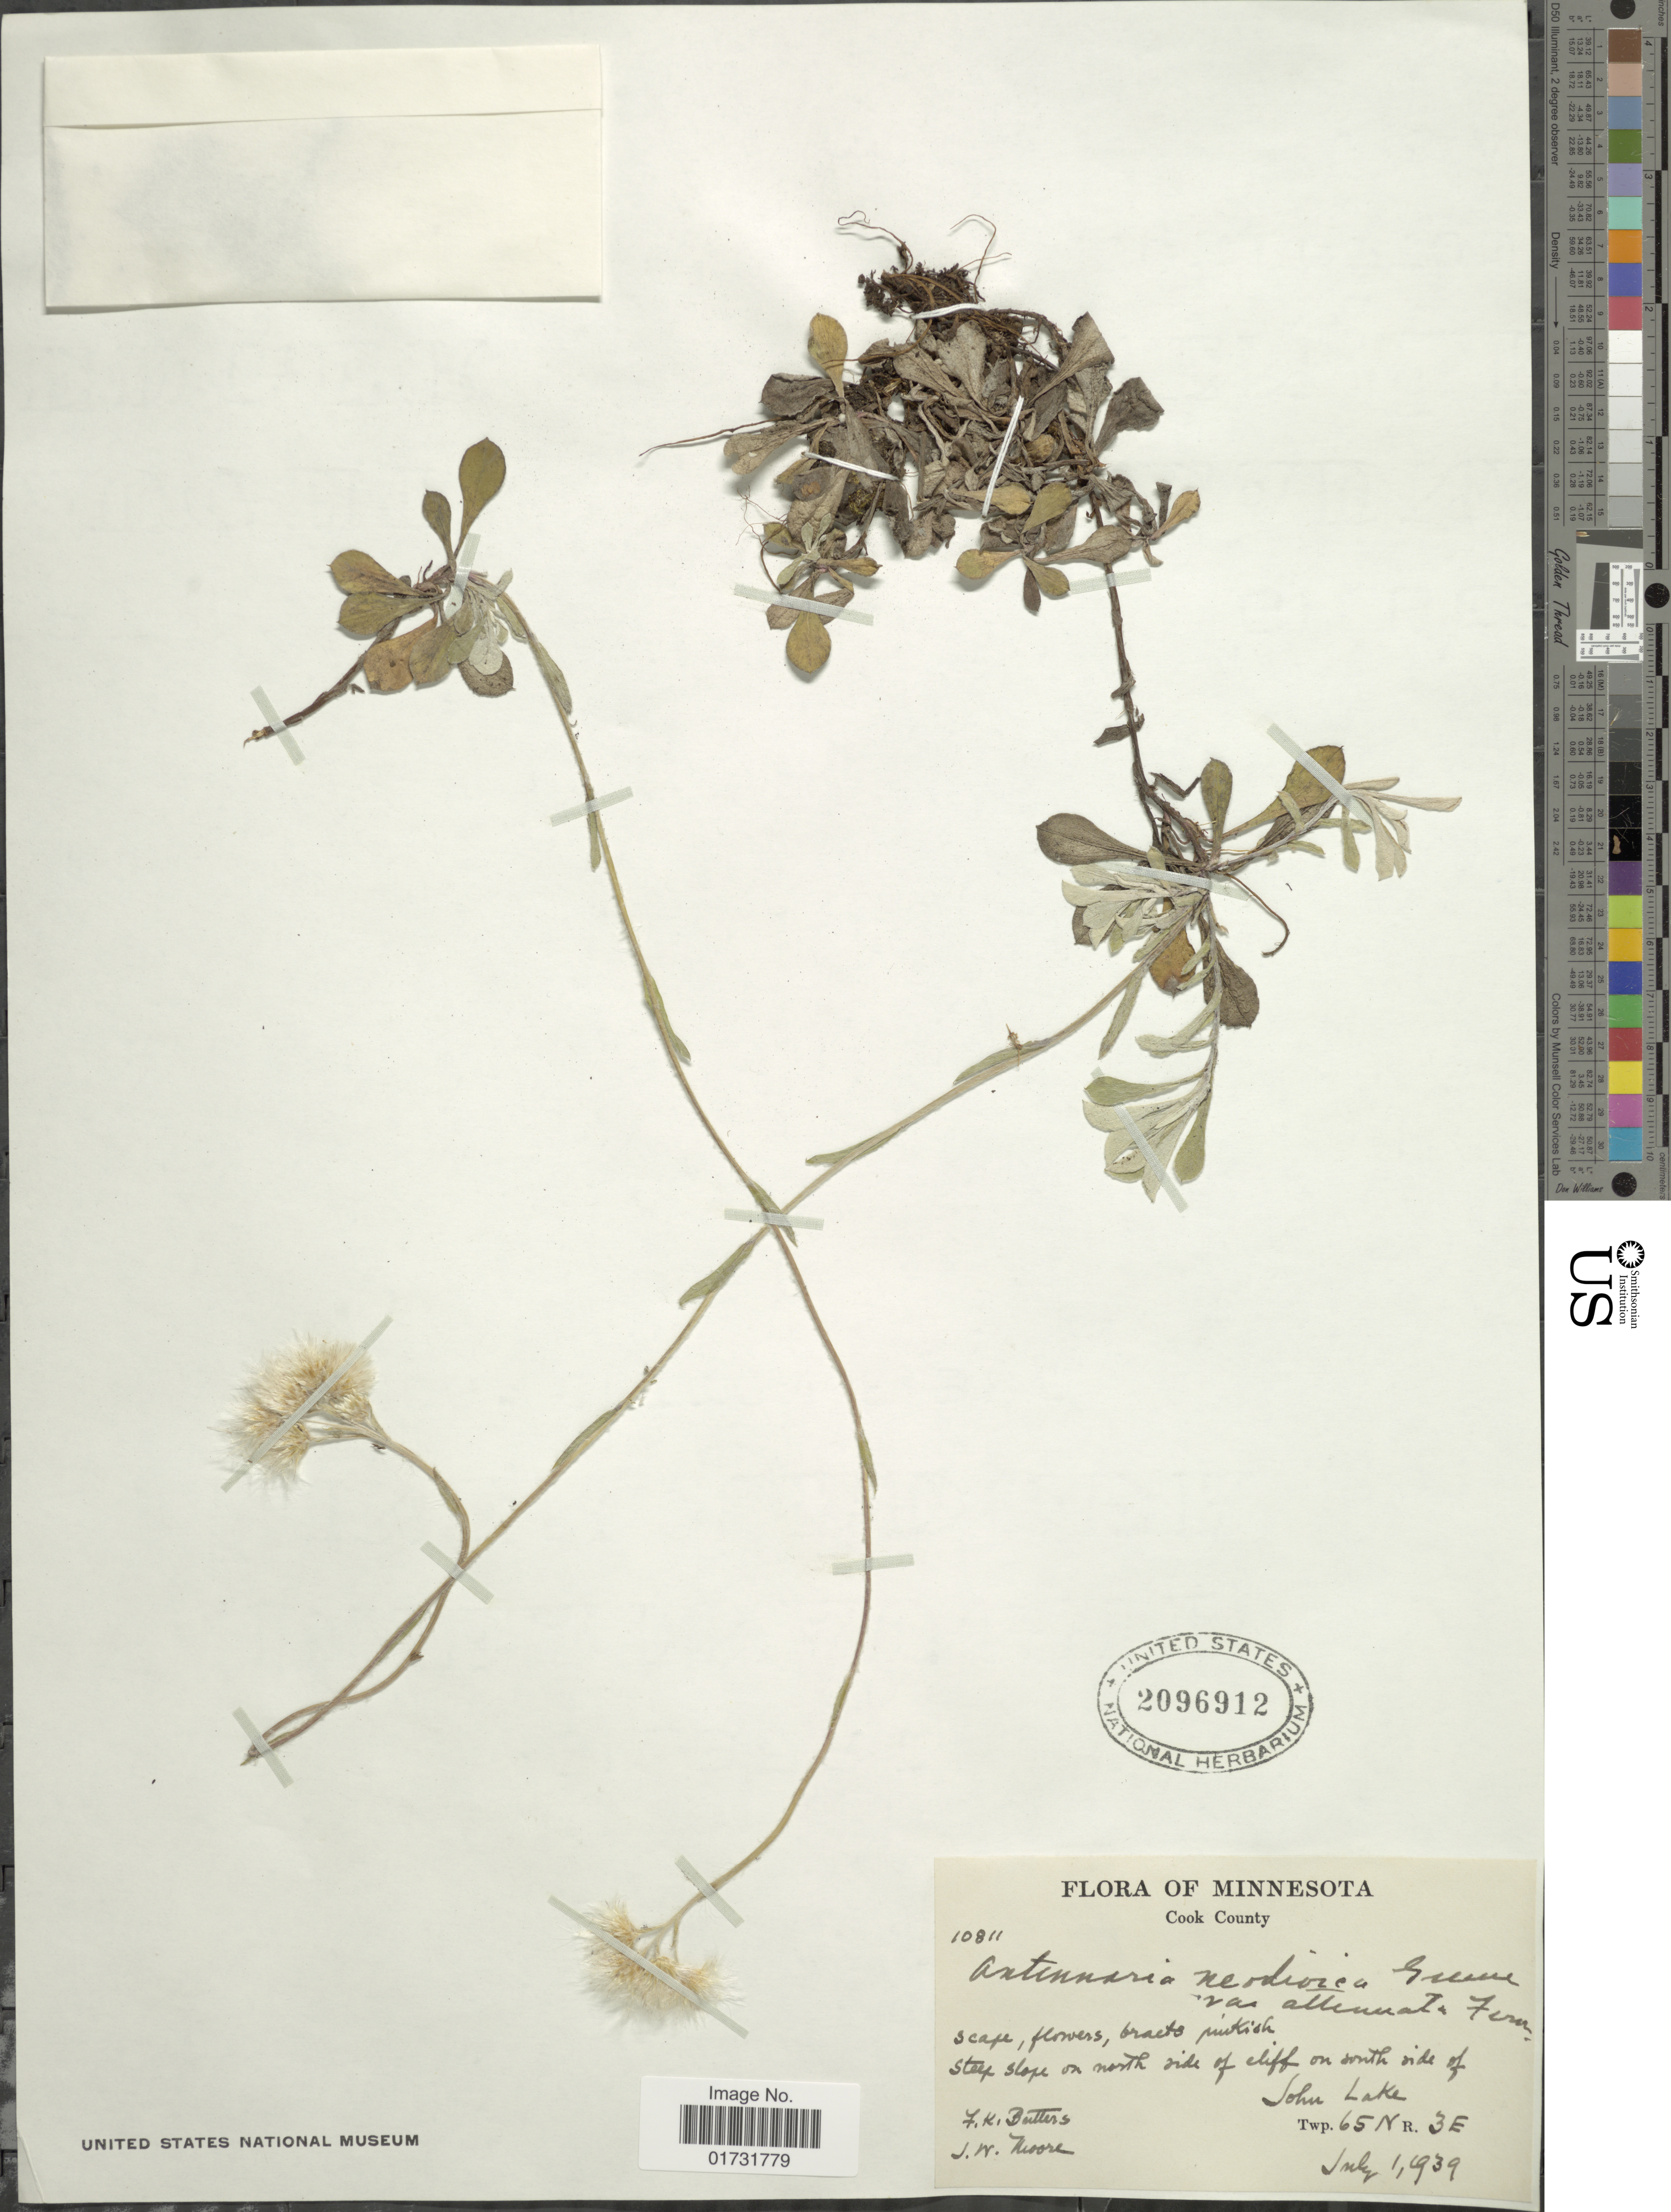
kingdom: Plantae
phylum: Tracheophyta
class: Magnoliopsida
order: Asterales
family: Asteraceae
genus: Antennaria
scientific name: Antennaria neodioica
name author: Greene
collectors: F. K. Butters & J. Moore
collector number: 10811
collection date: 1939-07-01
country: United States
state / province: Minnesota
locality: Cook County. on north side of cliff on south side of John Lake. Twp. 65N R. 3E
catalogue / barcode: US 2096912